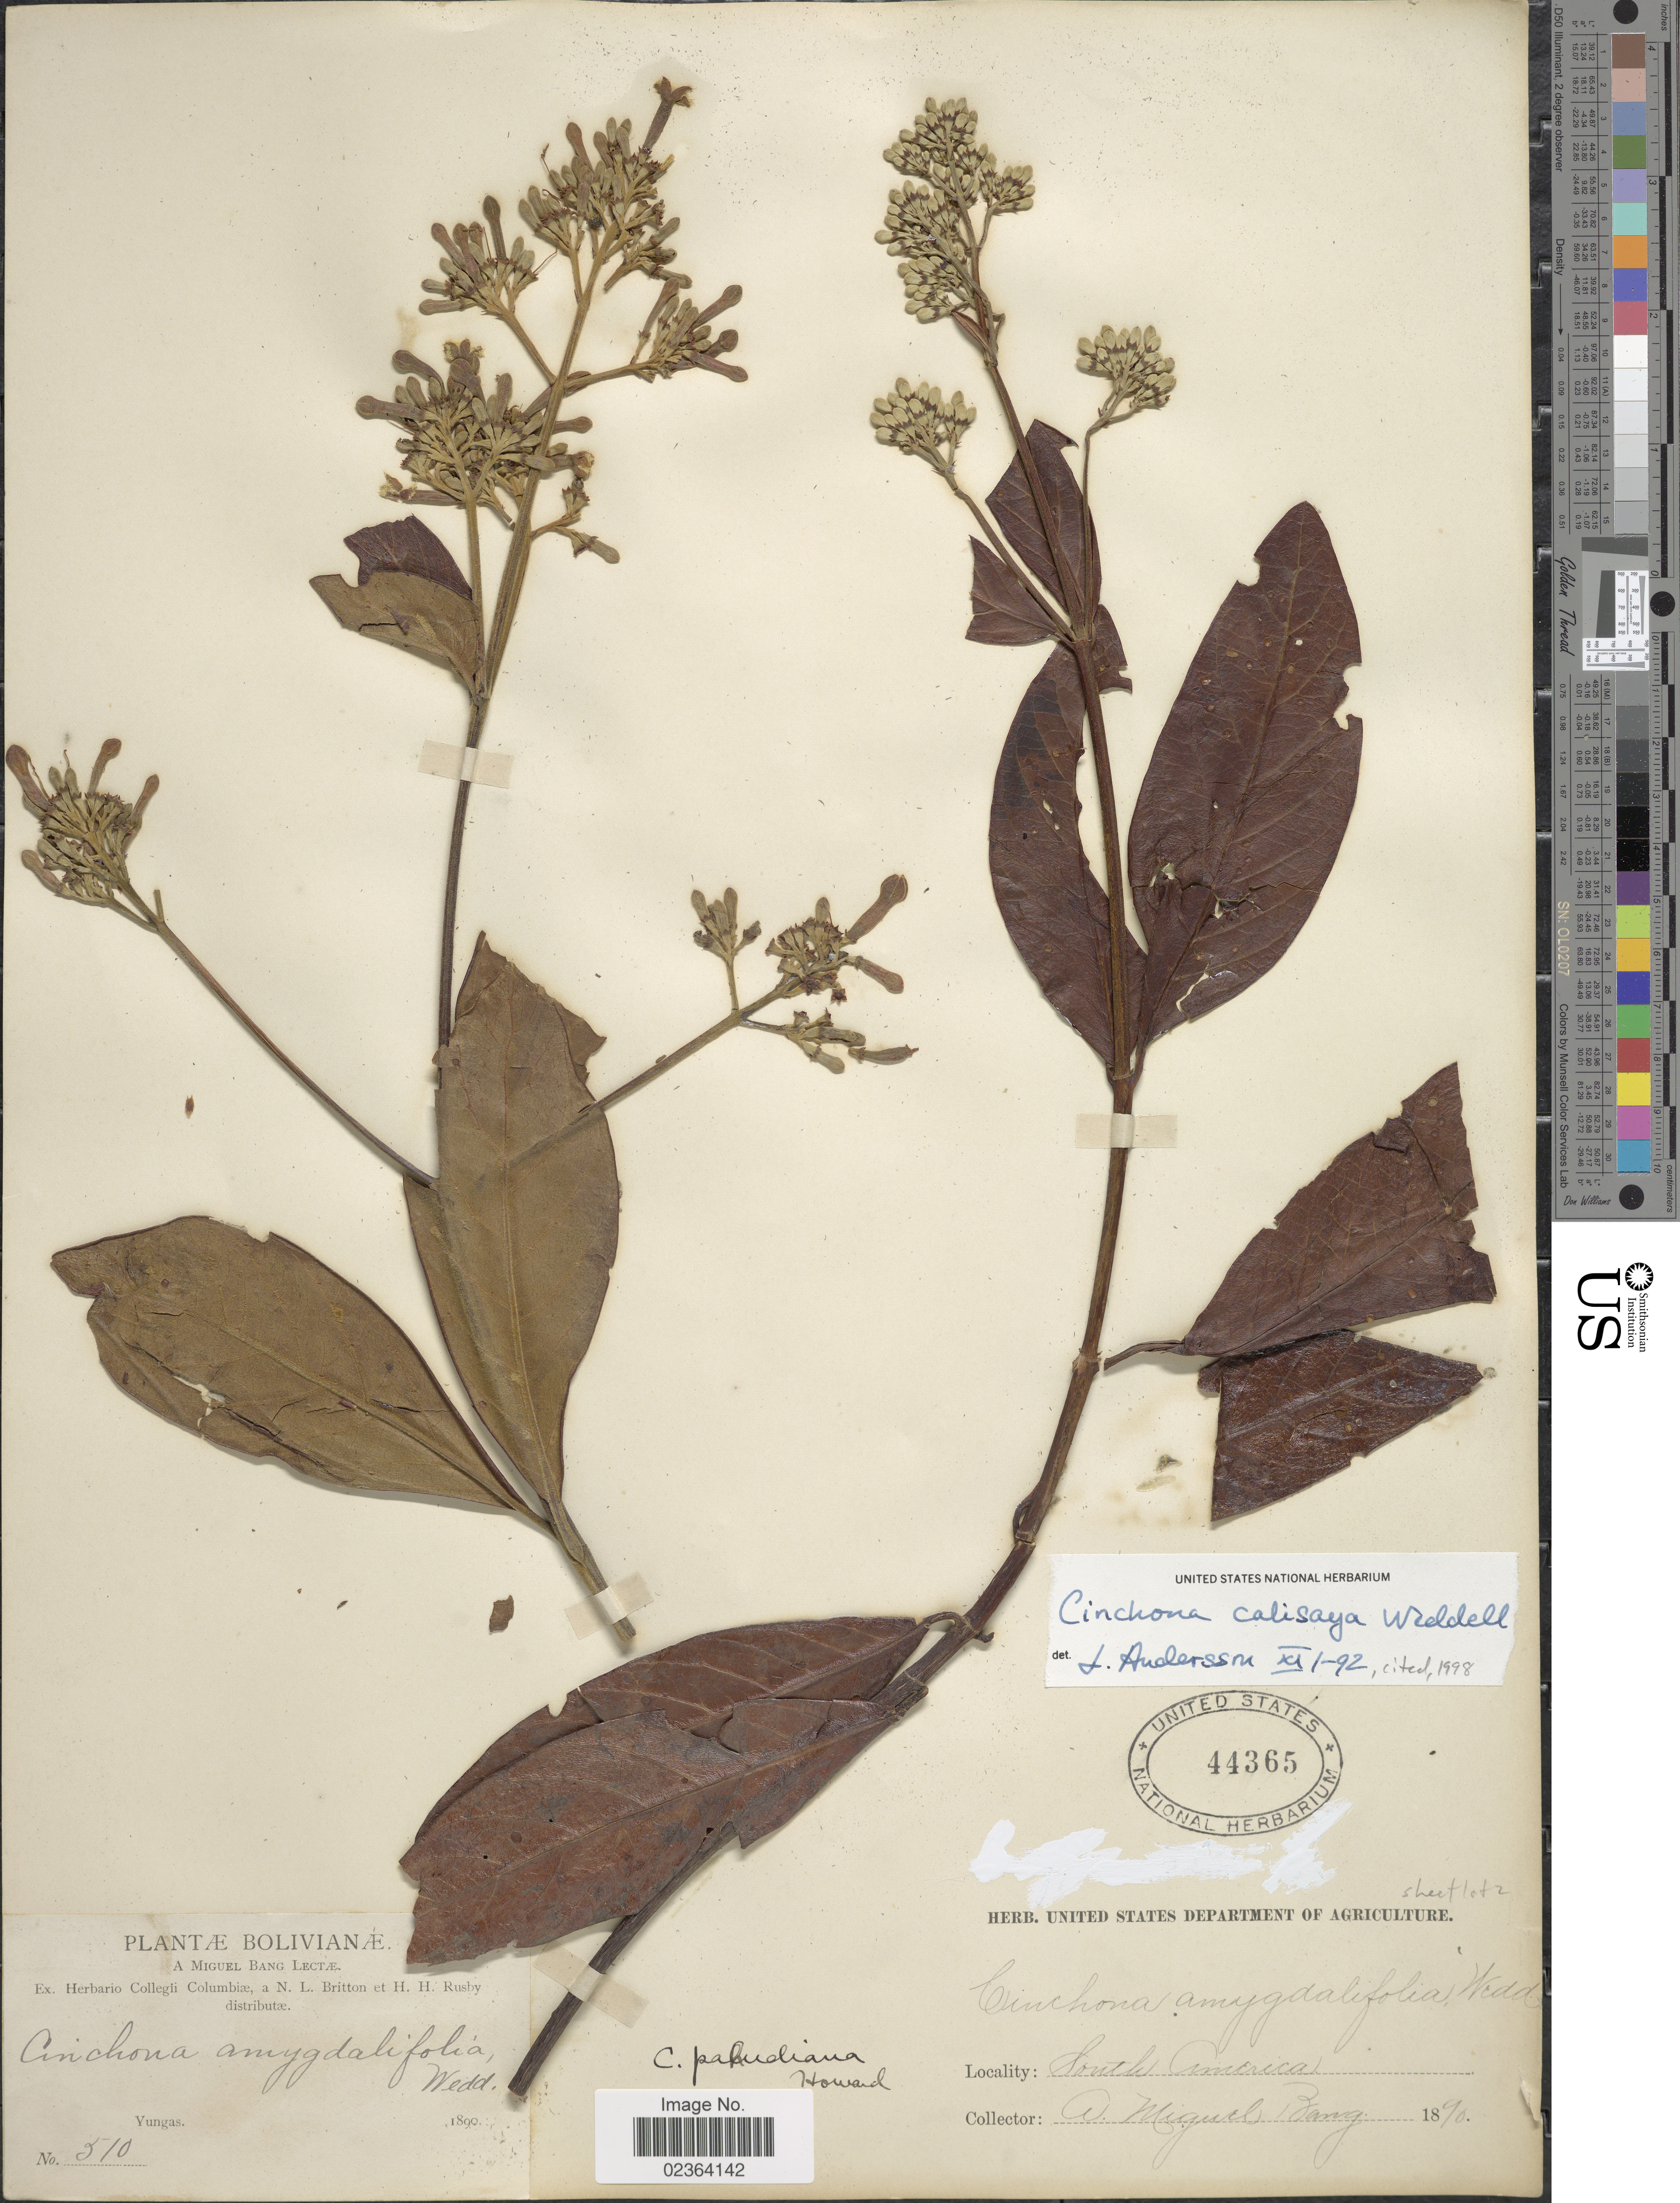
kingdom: Plantae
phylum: Tracheophyta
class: Magnoliopsida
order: Gentianales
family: Rubiaceae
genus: Cinchona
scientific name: Cinchona calisaya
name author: Wedd.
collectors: M. Bang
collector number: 510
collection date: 1890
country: Bolivia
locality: Yungas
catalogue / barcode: US 44365